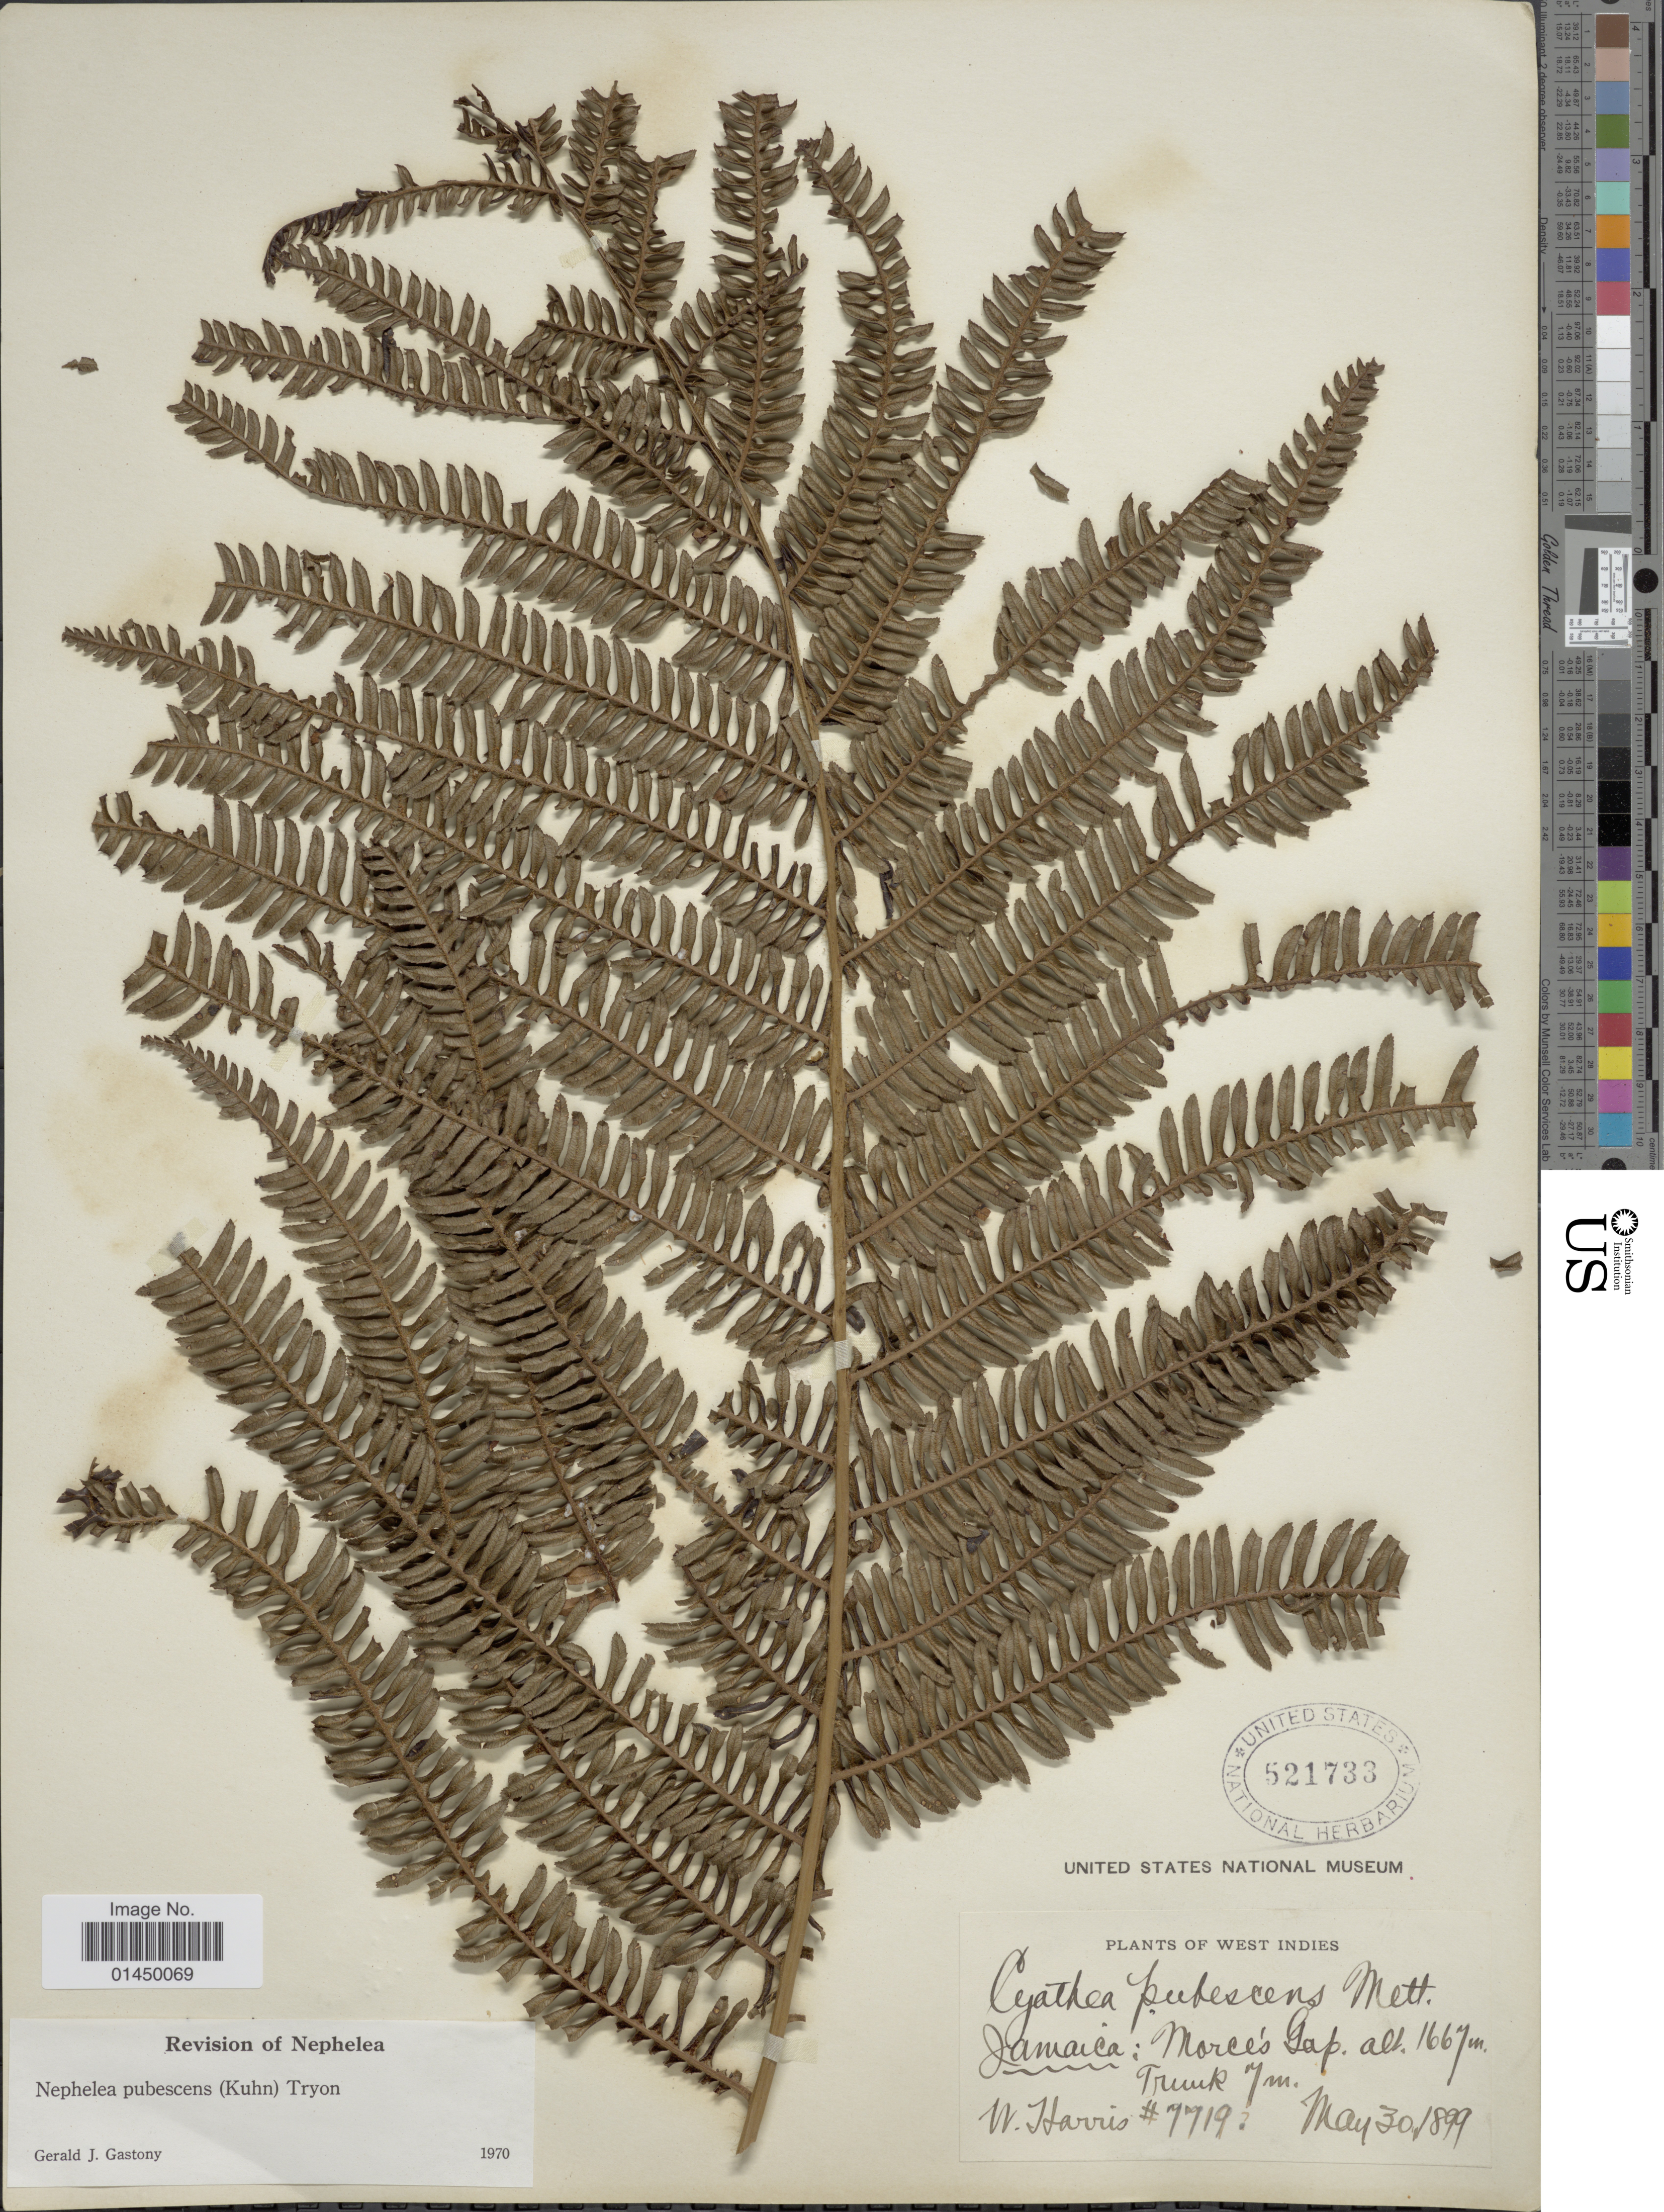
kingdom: Plantae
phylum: Tracheophyta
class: Polypodiopsida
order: Cyatheales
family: Cyatheaceae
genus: Cyathea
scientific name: Cyathea bipinnatifida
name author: (Baker) Domin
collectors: W. Harris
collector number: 7719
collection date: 1899-05-30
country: Jamaica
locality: Jamaica: Morce's Gap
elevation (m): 1667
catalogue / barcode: US 521733